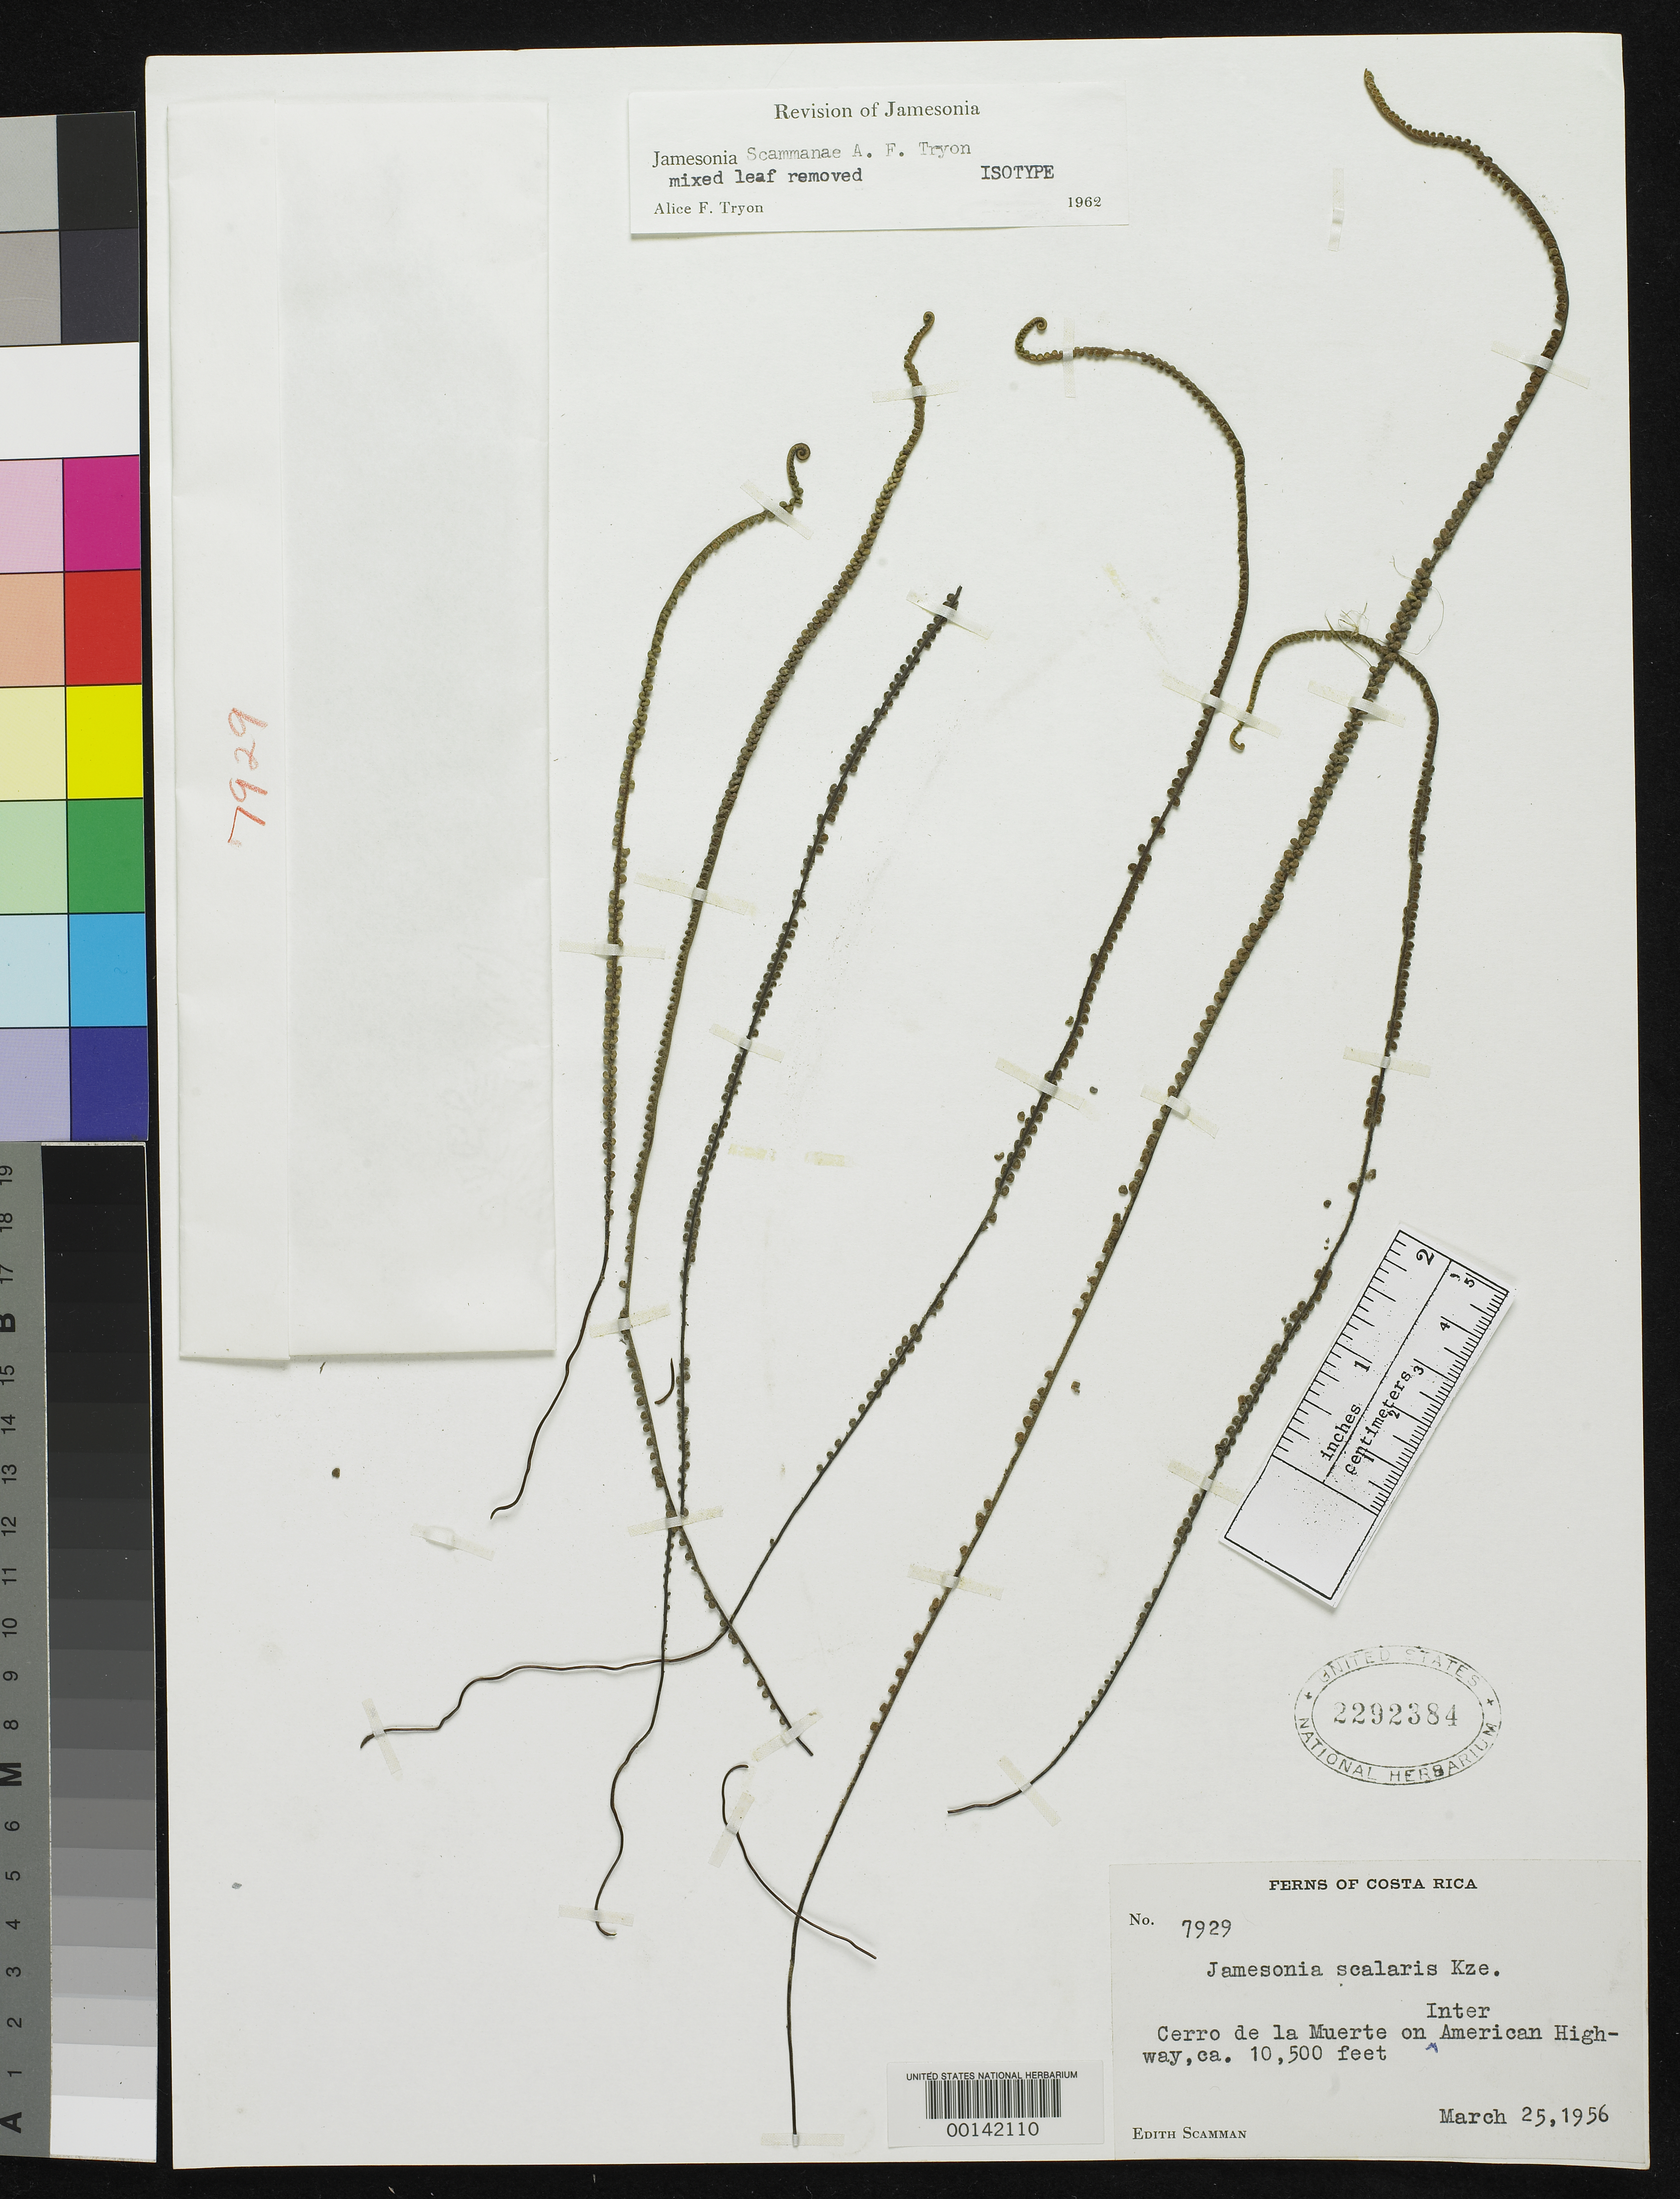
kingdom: Plantae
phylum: Tracheophyta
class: Polypodiopsida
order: Polypodiales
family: Pteridaceae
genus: Jamesonia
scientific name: Jamesonia scammanae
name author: A.F. Tryon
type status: Isotype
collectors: E. Scamman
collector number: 7929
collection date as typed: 25 Mar 1956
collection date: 1956-03-25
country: Costa Rica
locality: Cerro de La Muerte on the Interamerican highway; alt. 10,500 ft.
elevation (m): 3200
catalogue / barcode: US 2292384